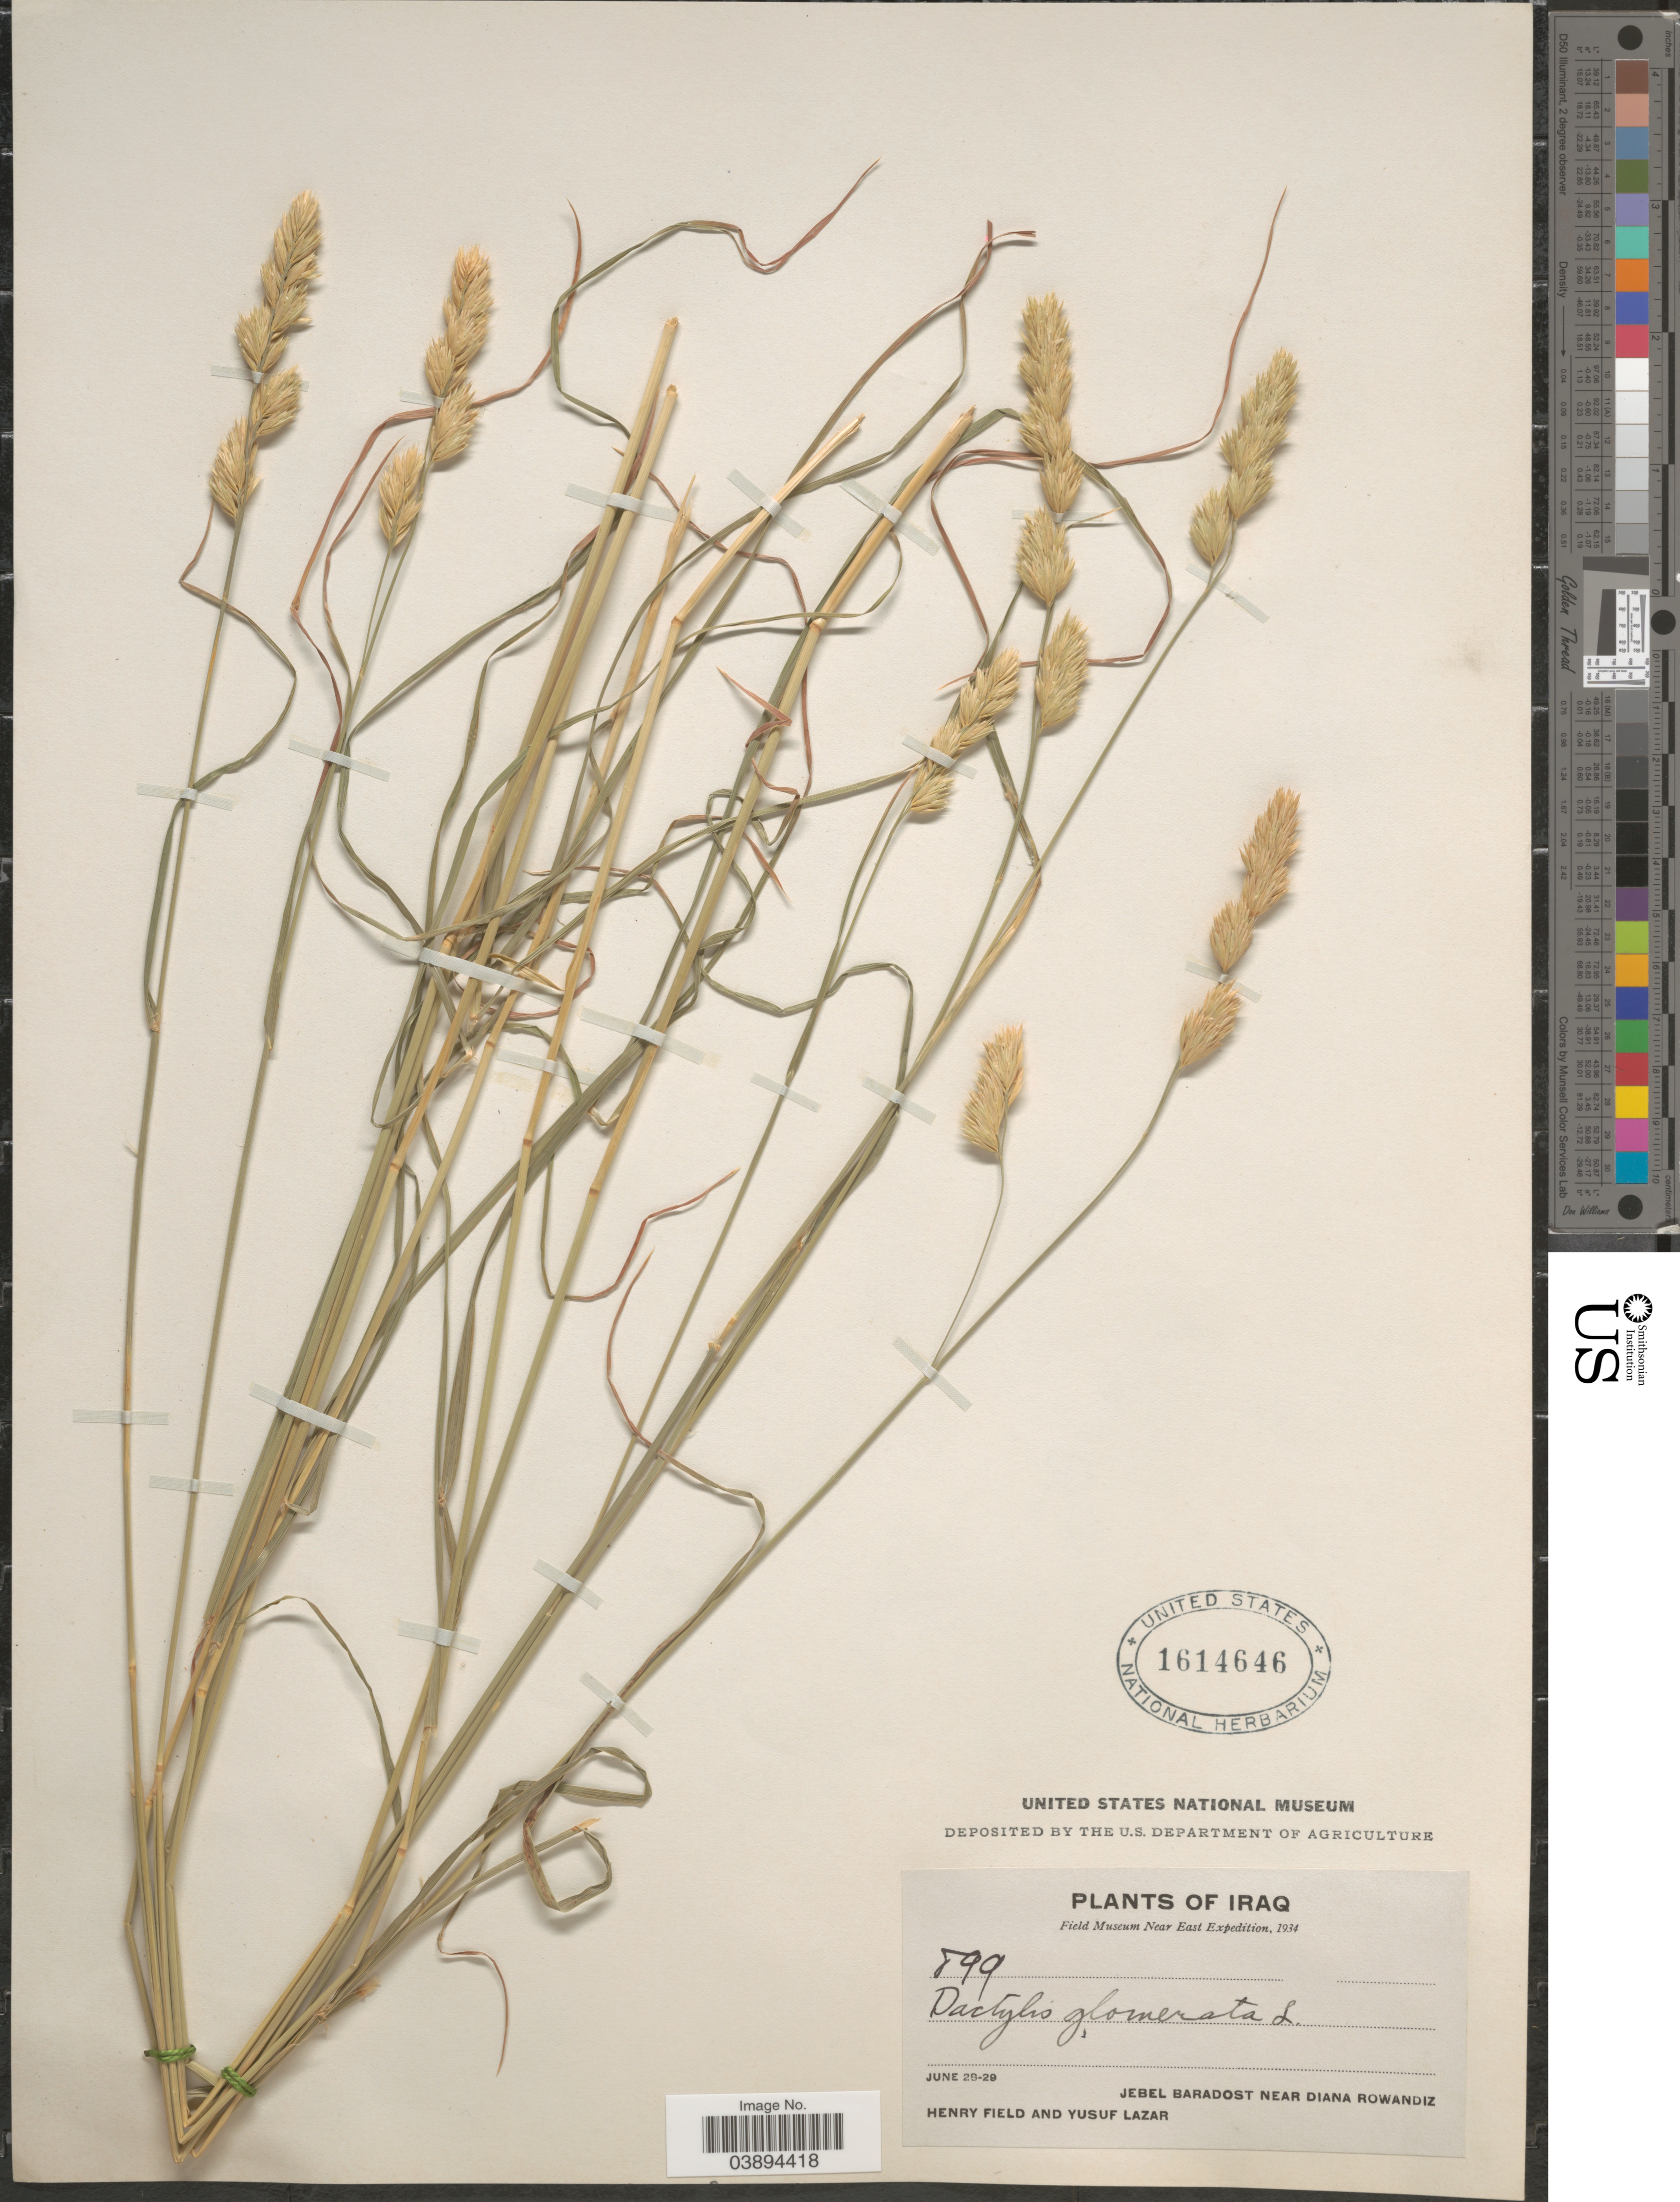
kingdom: Plantae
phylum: Tracheophyta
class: Liliopsida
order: Poales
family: Poaceae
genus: Dactylis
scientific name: Dactylis glomerata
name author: L.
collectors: H. Field & Y. Lazar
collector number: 899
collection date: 1934-06-28/1934-06-29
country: Iraq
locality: Jebel Baradost near Diana Rowandiz.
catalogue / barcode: US 1614646